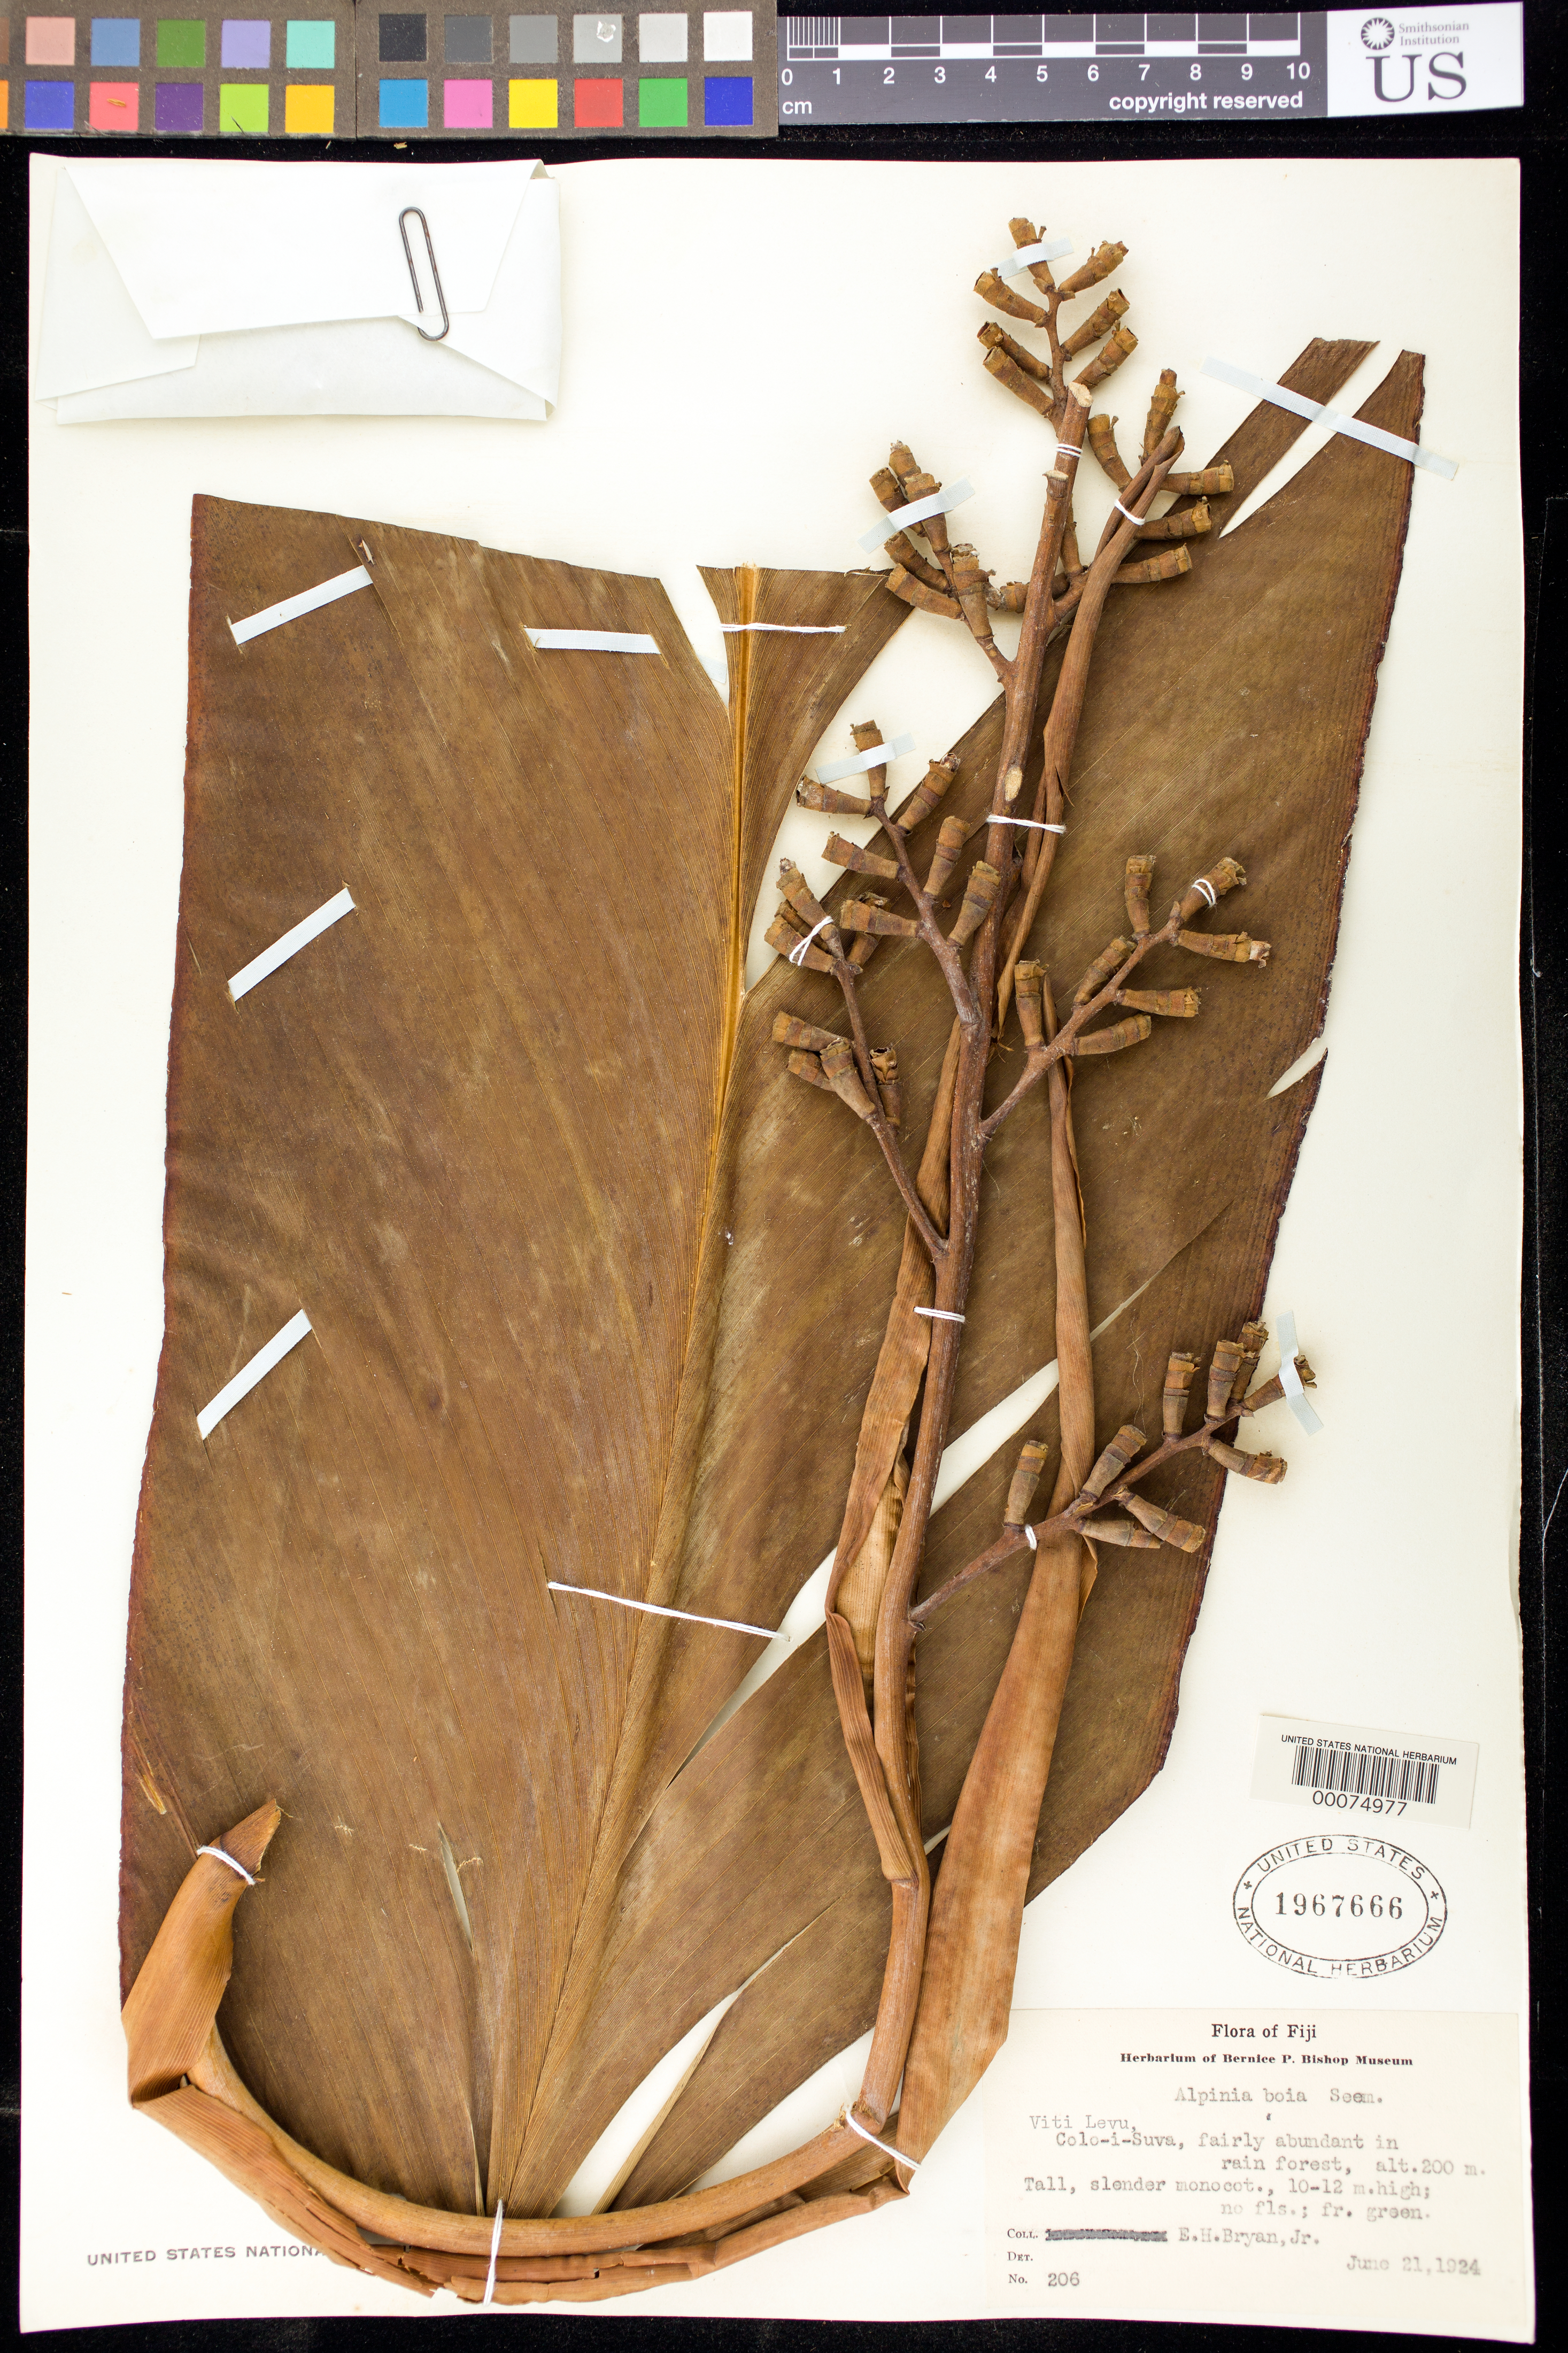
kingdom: Plantae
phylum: Tracheophyta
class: Liliopsida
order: Zingiberales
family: Zingiberaceae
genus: Alpinia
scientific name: Alpinia boia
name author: Seem.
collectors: E. Bryan Jr.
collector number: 206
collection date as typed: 21 Jun 1924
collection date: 1924-06-21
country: Fiji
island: Viti Levu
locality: Colo-I-Suva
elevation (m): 200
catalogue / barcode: US 1967666